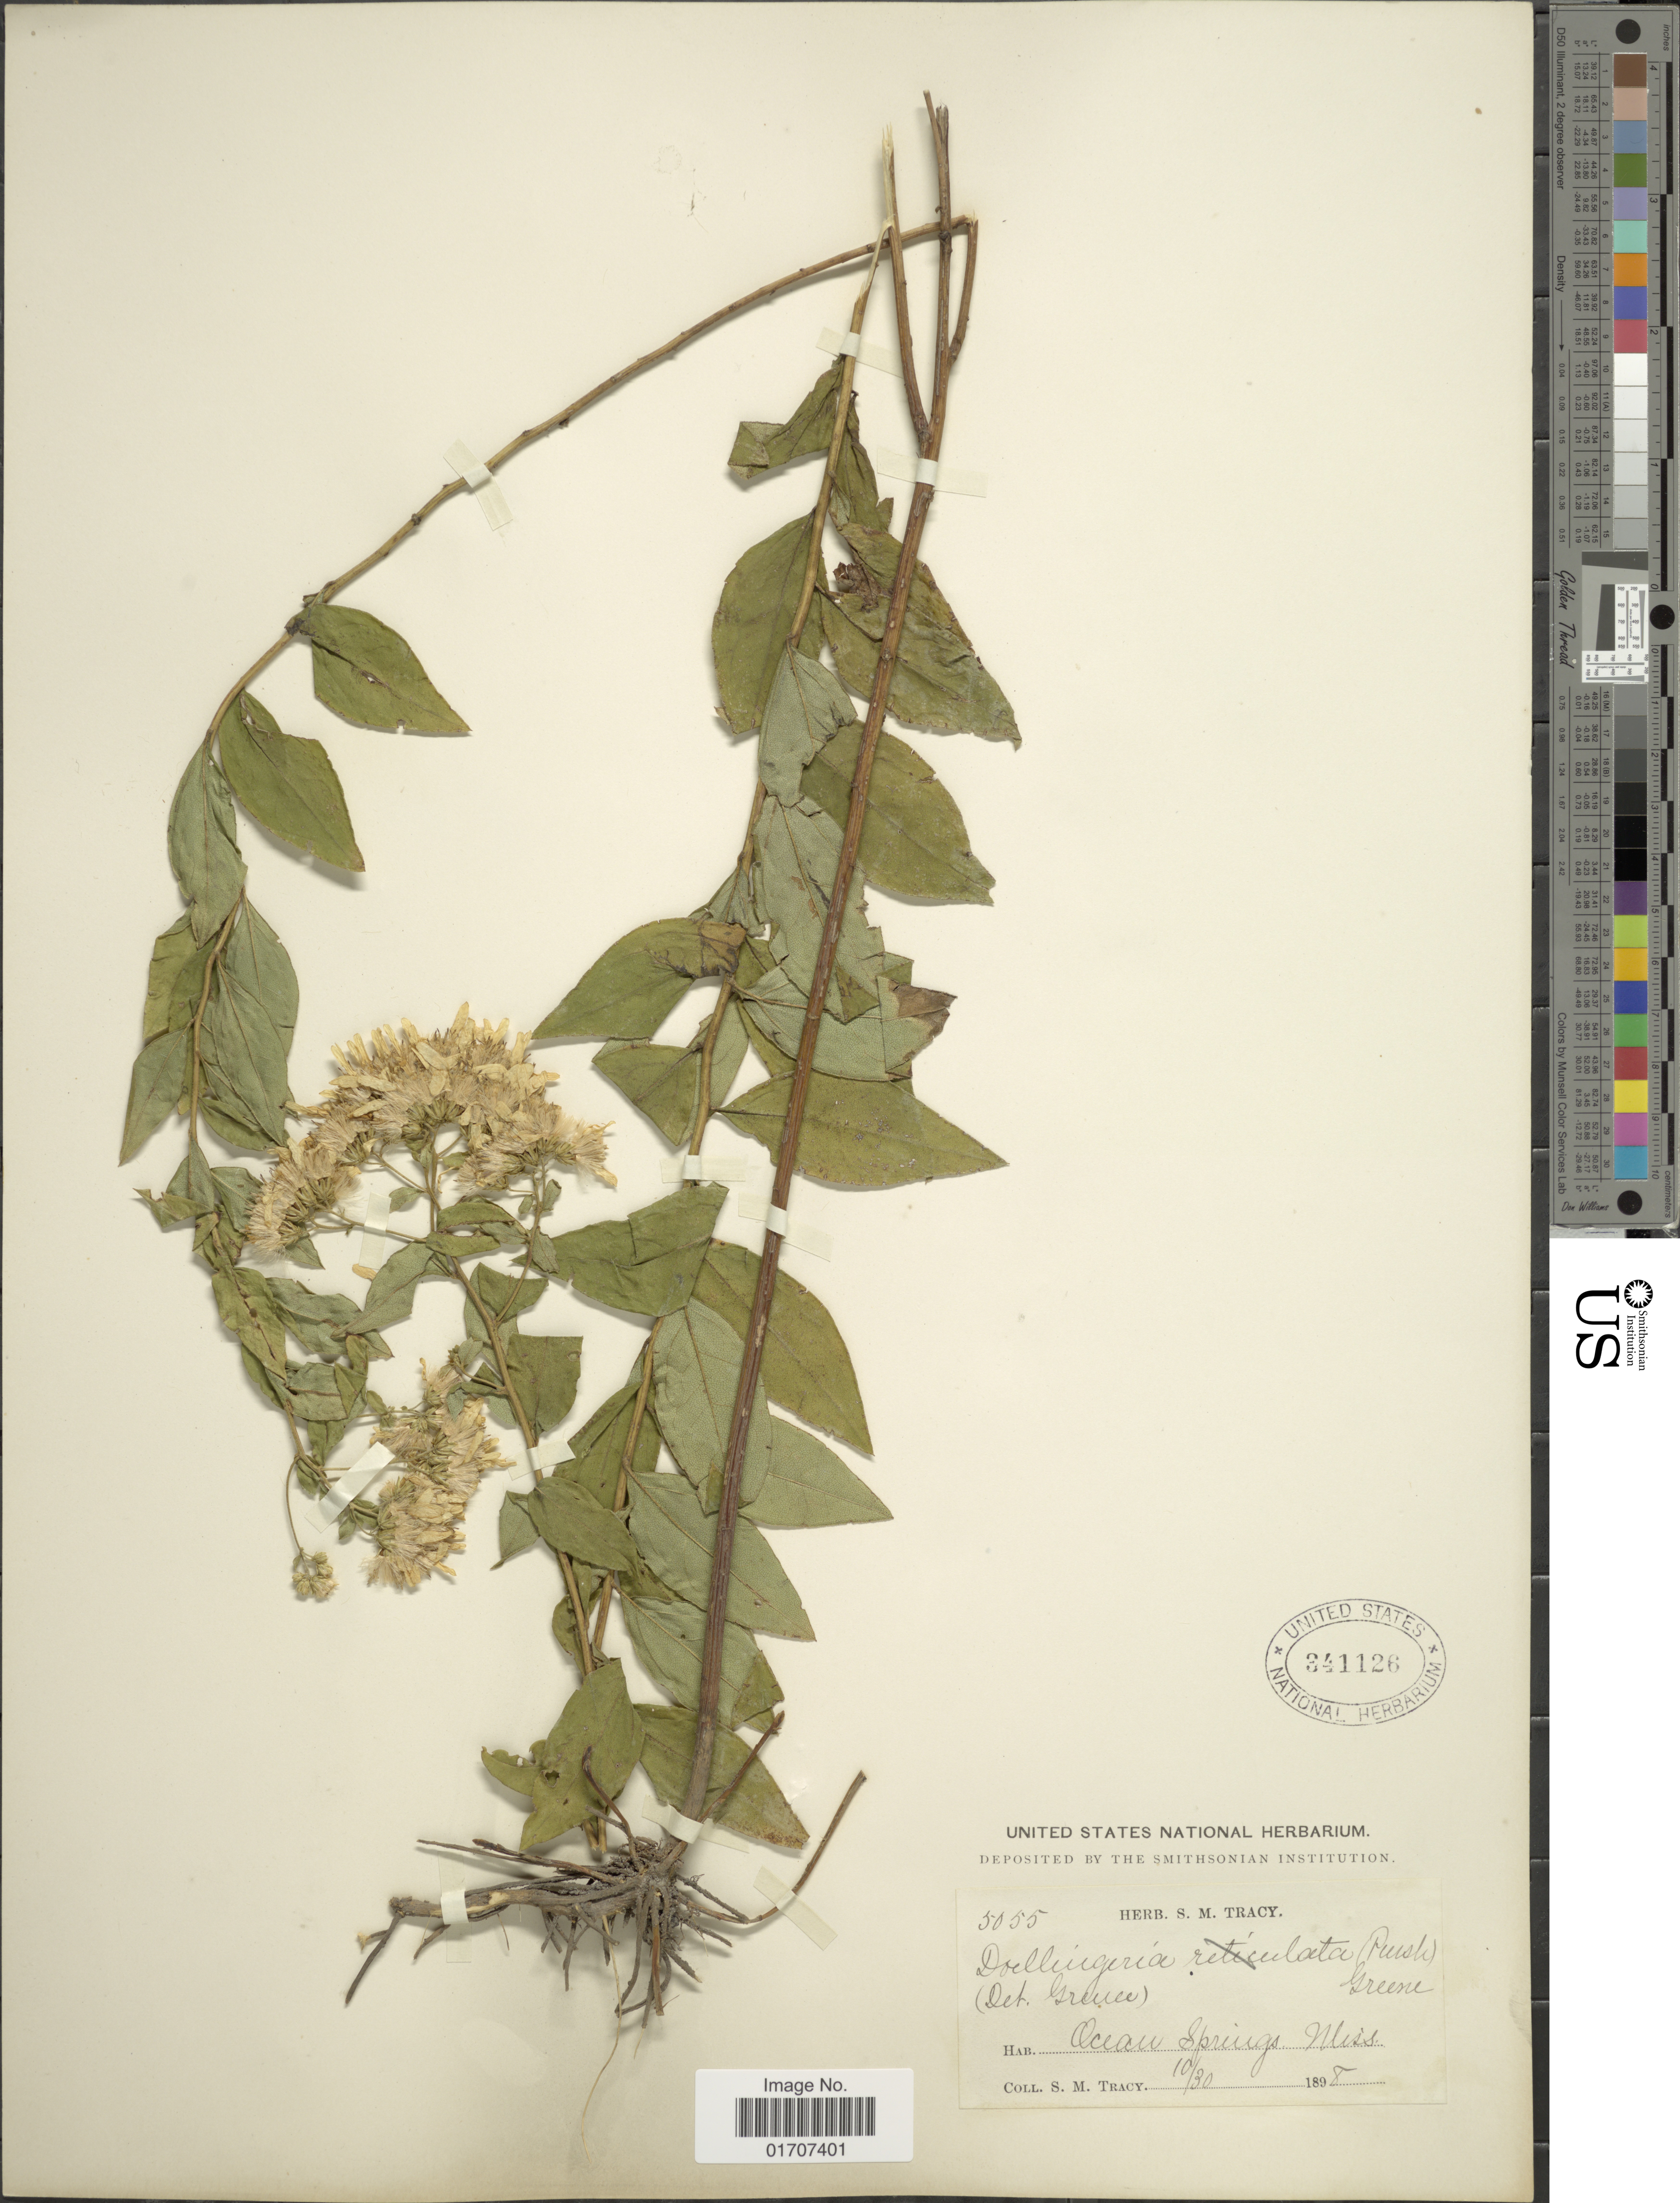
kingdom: Plantae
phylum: Tracheophyta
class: Magnoliopsida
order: Asterales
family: Asteraceae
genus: Doellingeria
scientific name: Doellingeria sericocarpoides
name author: Small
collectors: S. M. Tracy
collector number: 5055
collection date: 1898-10-30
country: United States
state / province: Mississippi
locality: Ocean Springs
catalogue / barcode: US 341126